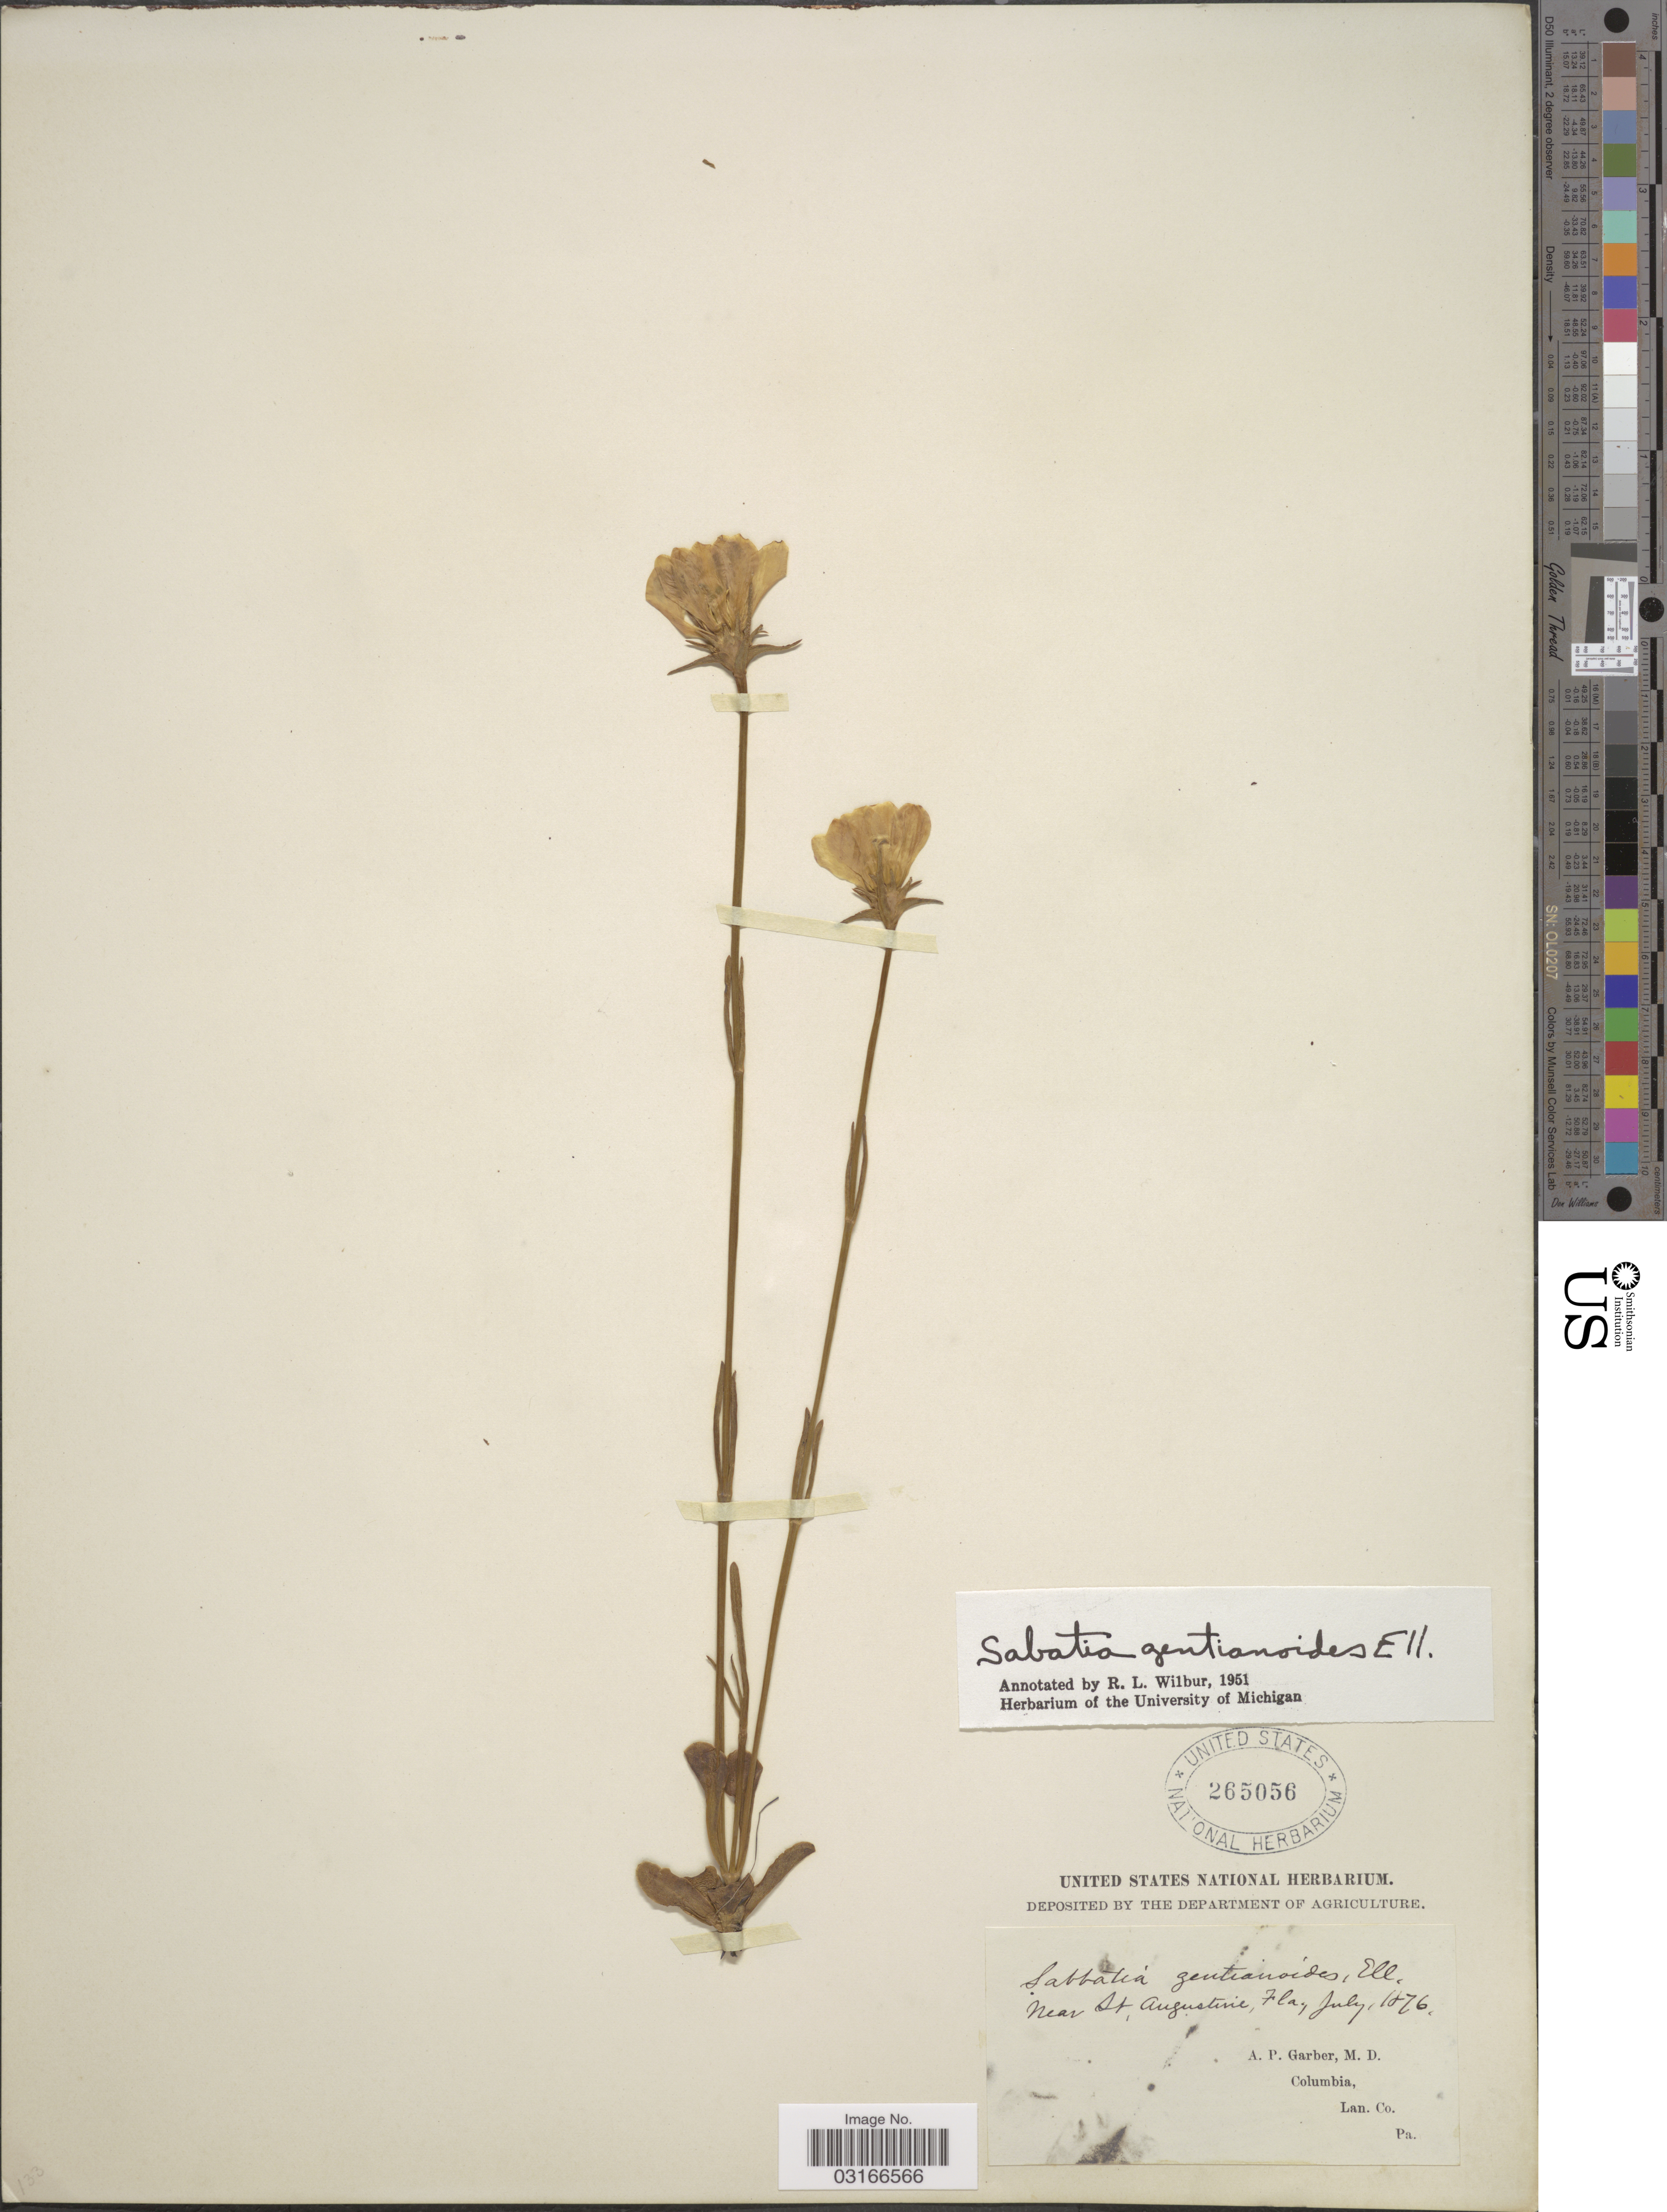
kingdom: Plantae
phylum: Tracheophyta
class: Magnoliopsida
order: Gentianales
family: Gentianaceae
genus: Sabatia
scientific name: Sabatia gentianoides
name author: Elliott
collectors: A. P. Garber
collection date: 1876-07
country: United States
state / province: Florida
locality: Near St. Augustine, Fla.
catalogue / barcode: US 265056